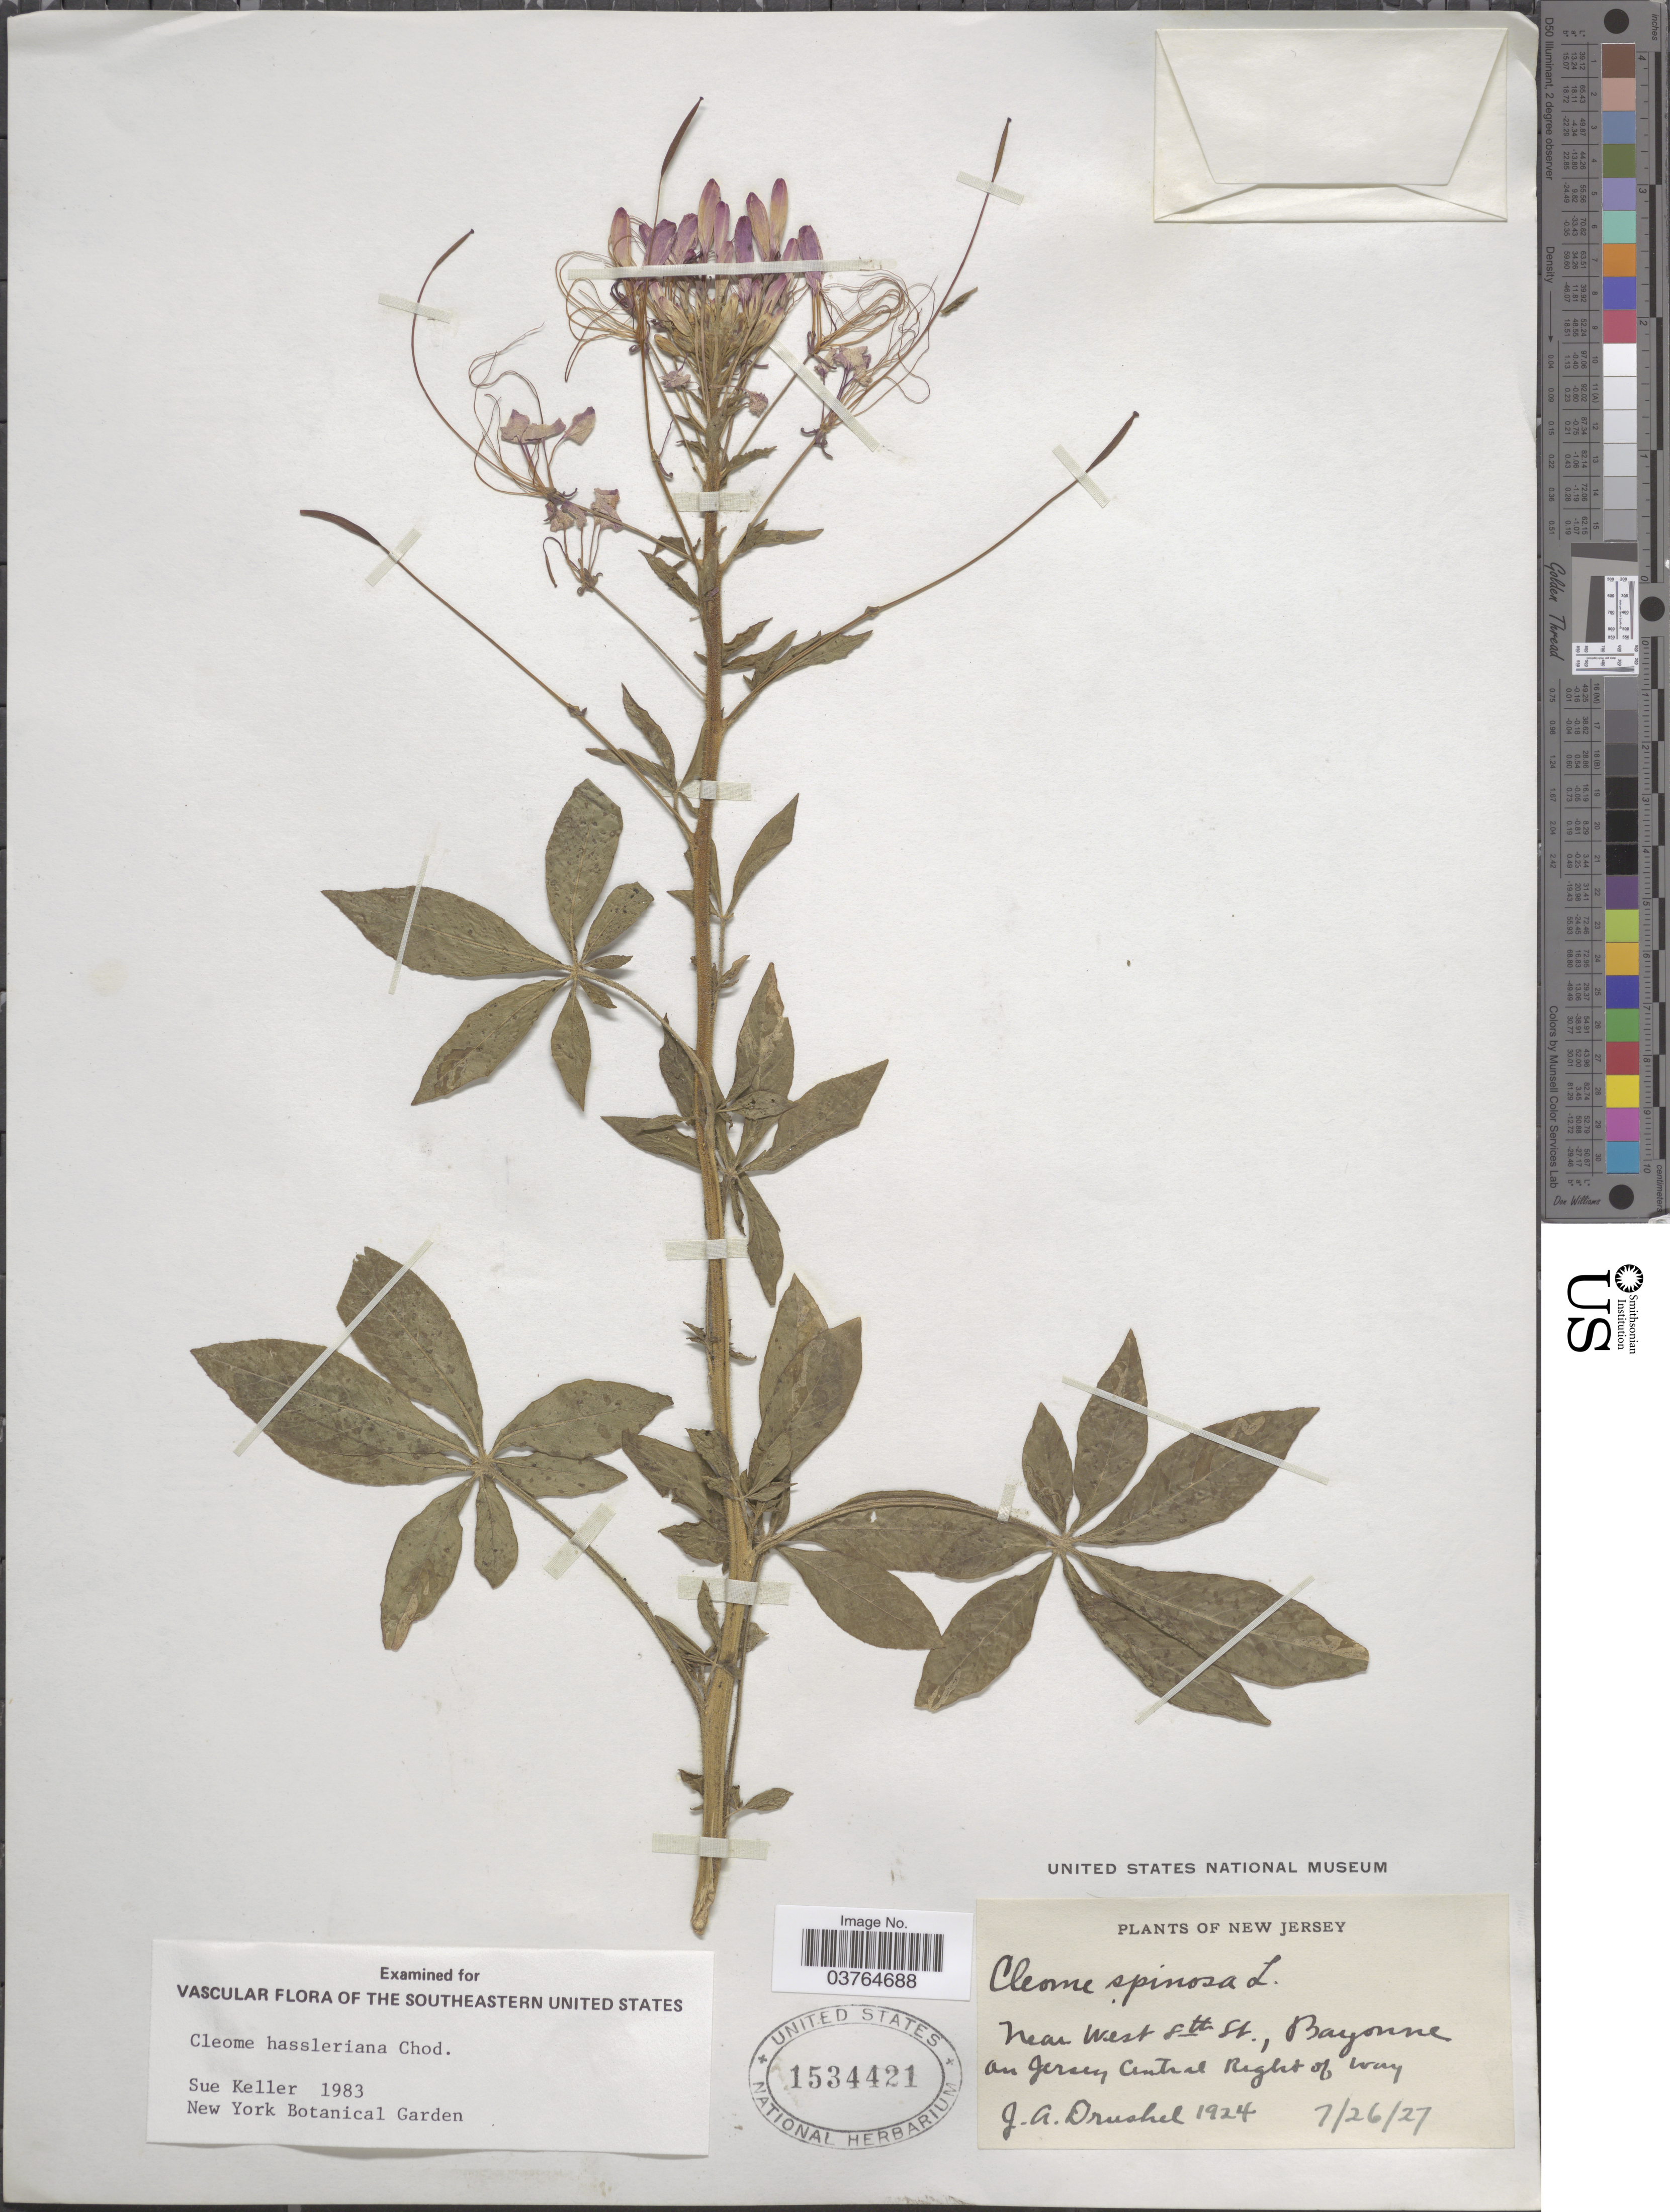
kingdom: Plantae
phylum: Tracheophyta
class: Magnoliopsida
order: Brassicales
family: Cleomaceae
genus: Tarenaya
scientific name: Tarenaya houtteana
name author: (Schltdl.) Soares Neto & Roalson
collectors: J. A. Drushel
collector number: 1924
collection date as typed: Transcribed d/m/y: 26/7/27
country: United States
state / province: New Jersey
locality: Near West 8th St., Bayonne on Jersey Central Right of Way.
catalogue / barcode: US 1534421